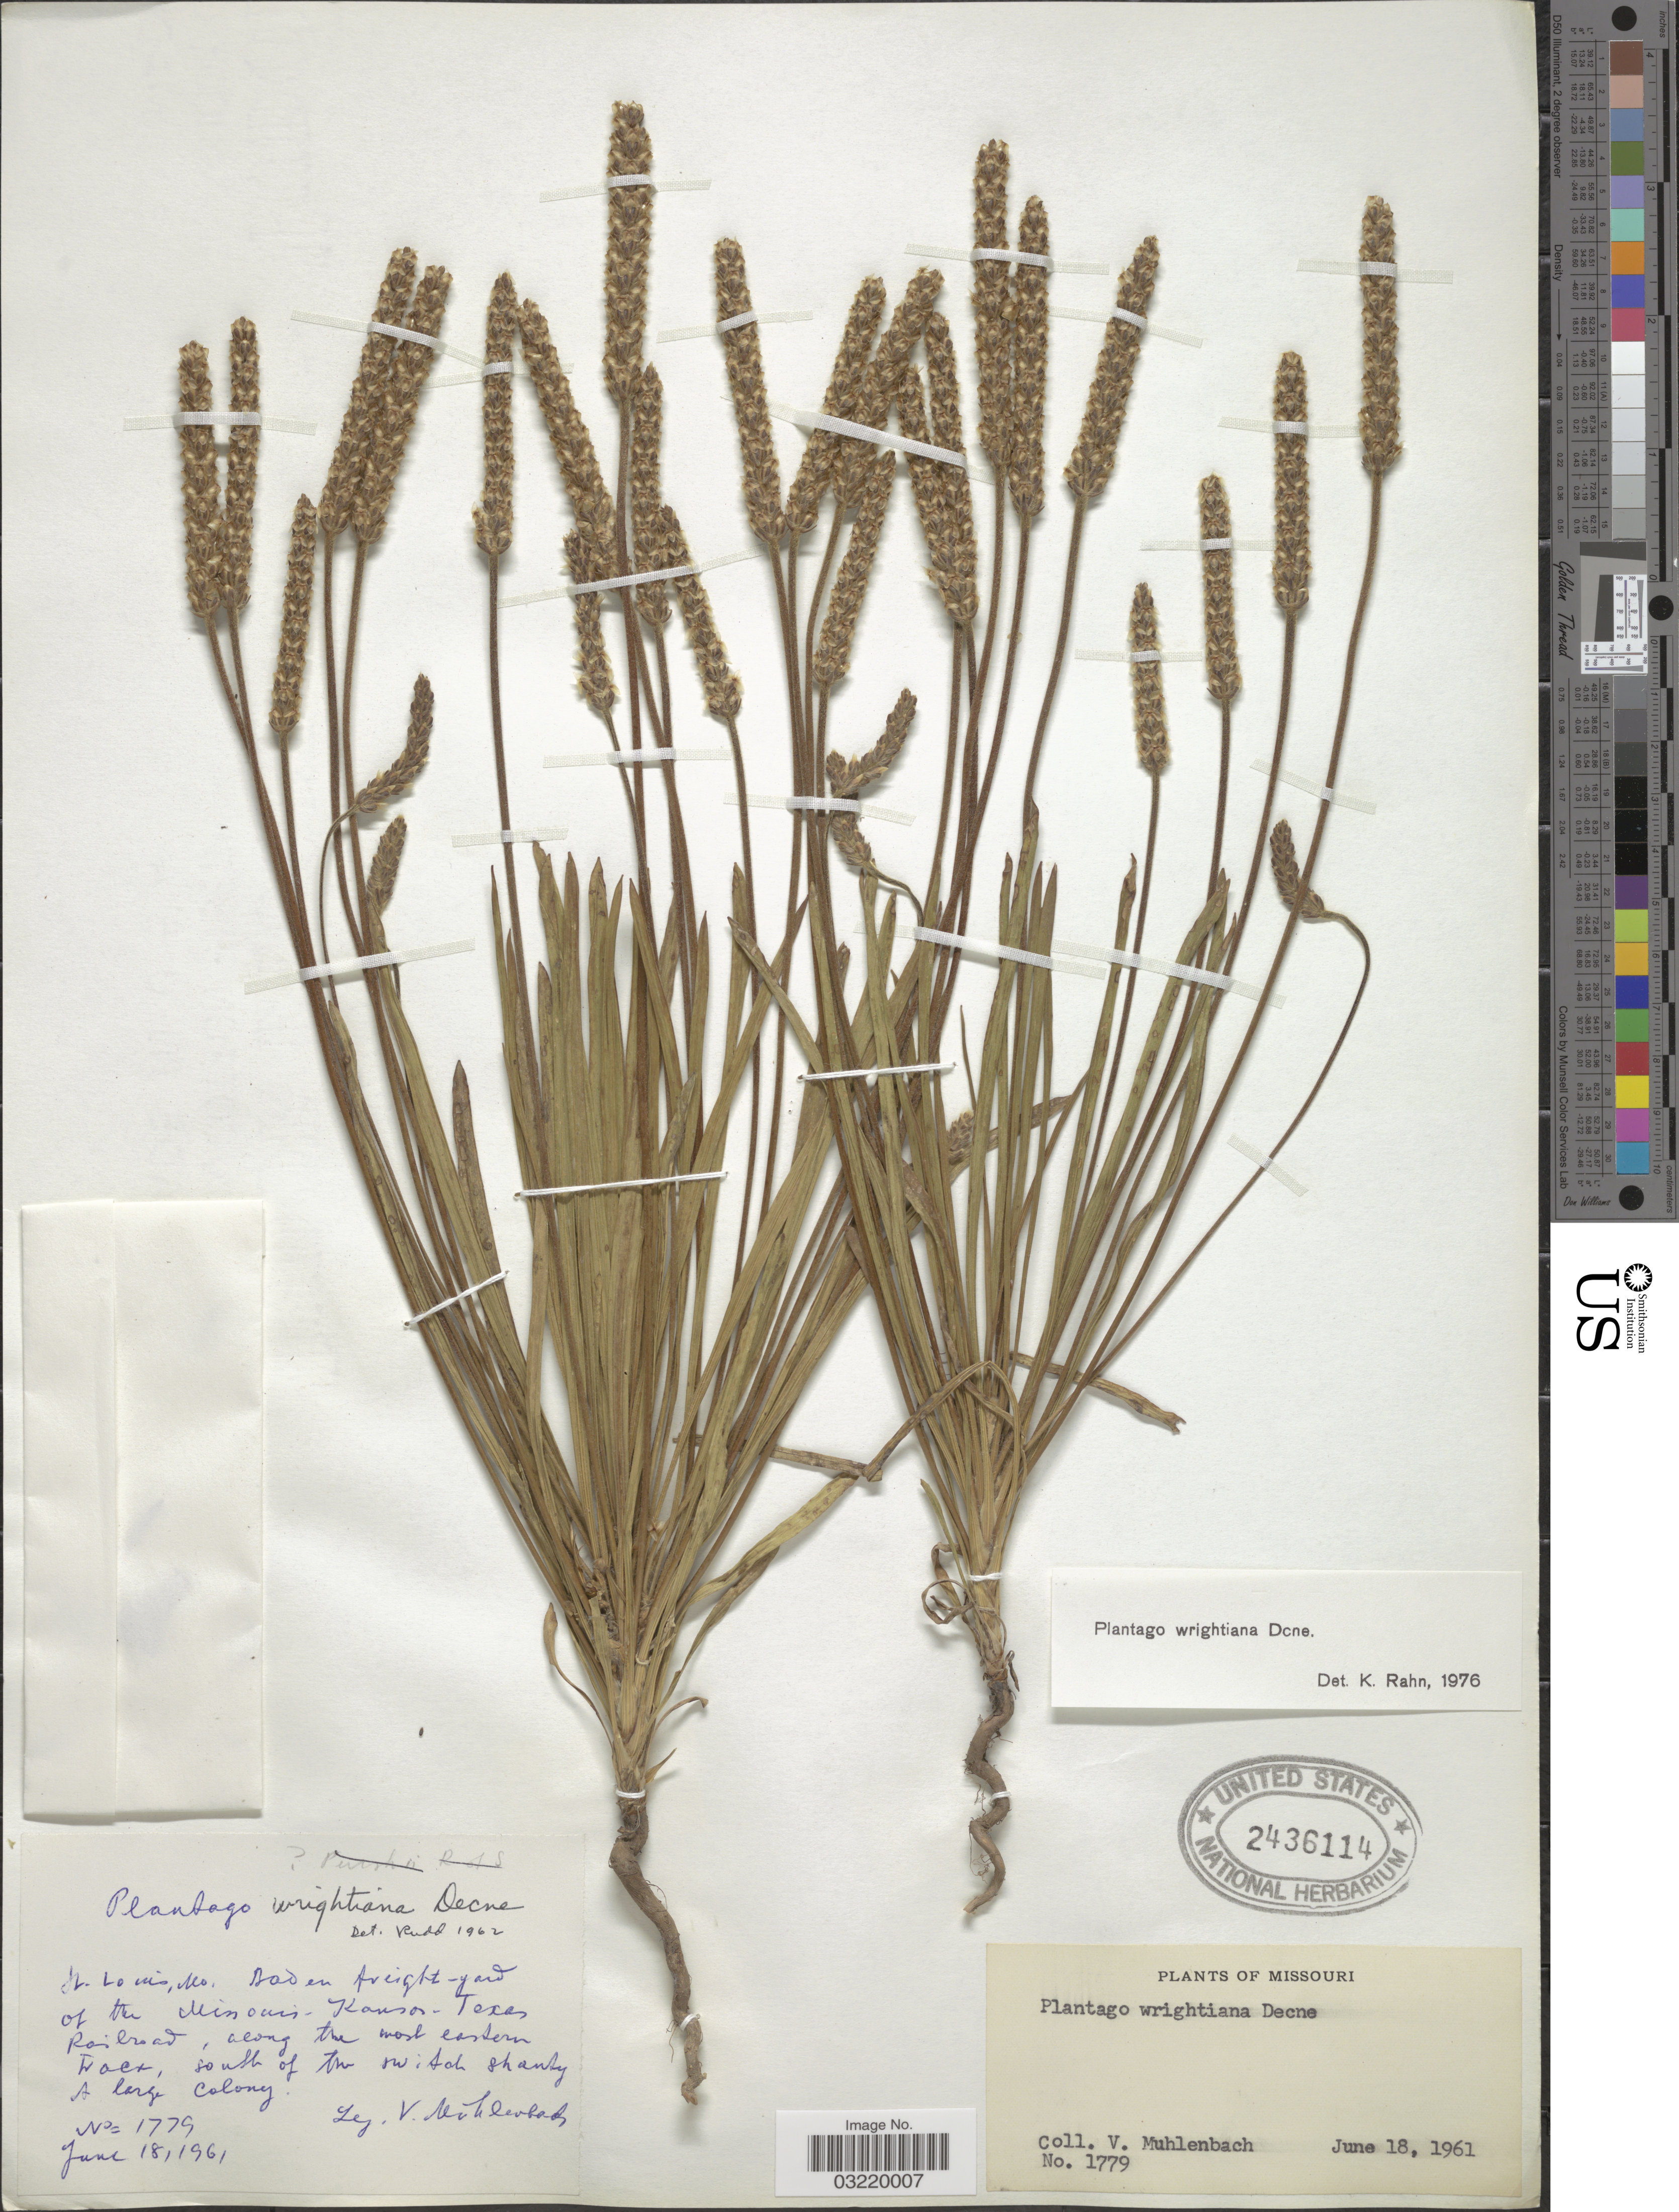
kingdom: Plantae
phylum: Tracheophyta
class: Magnoliopsida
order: Lamiales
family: Plantaginaceae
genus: Plantago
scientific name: Plantago wrightiana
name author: Decne. ex A. DC.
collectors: V. Mühlenbach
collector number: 1779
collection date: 1961-06-18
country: United States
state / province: Missouri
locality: St. Louis, Mo. Baden freight-yard of the Missouri - Kansas - Texas Railroad, along the most eastern tract, south of the swtich shanty.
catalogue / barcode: US 2436114